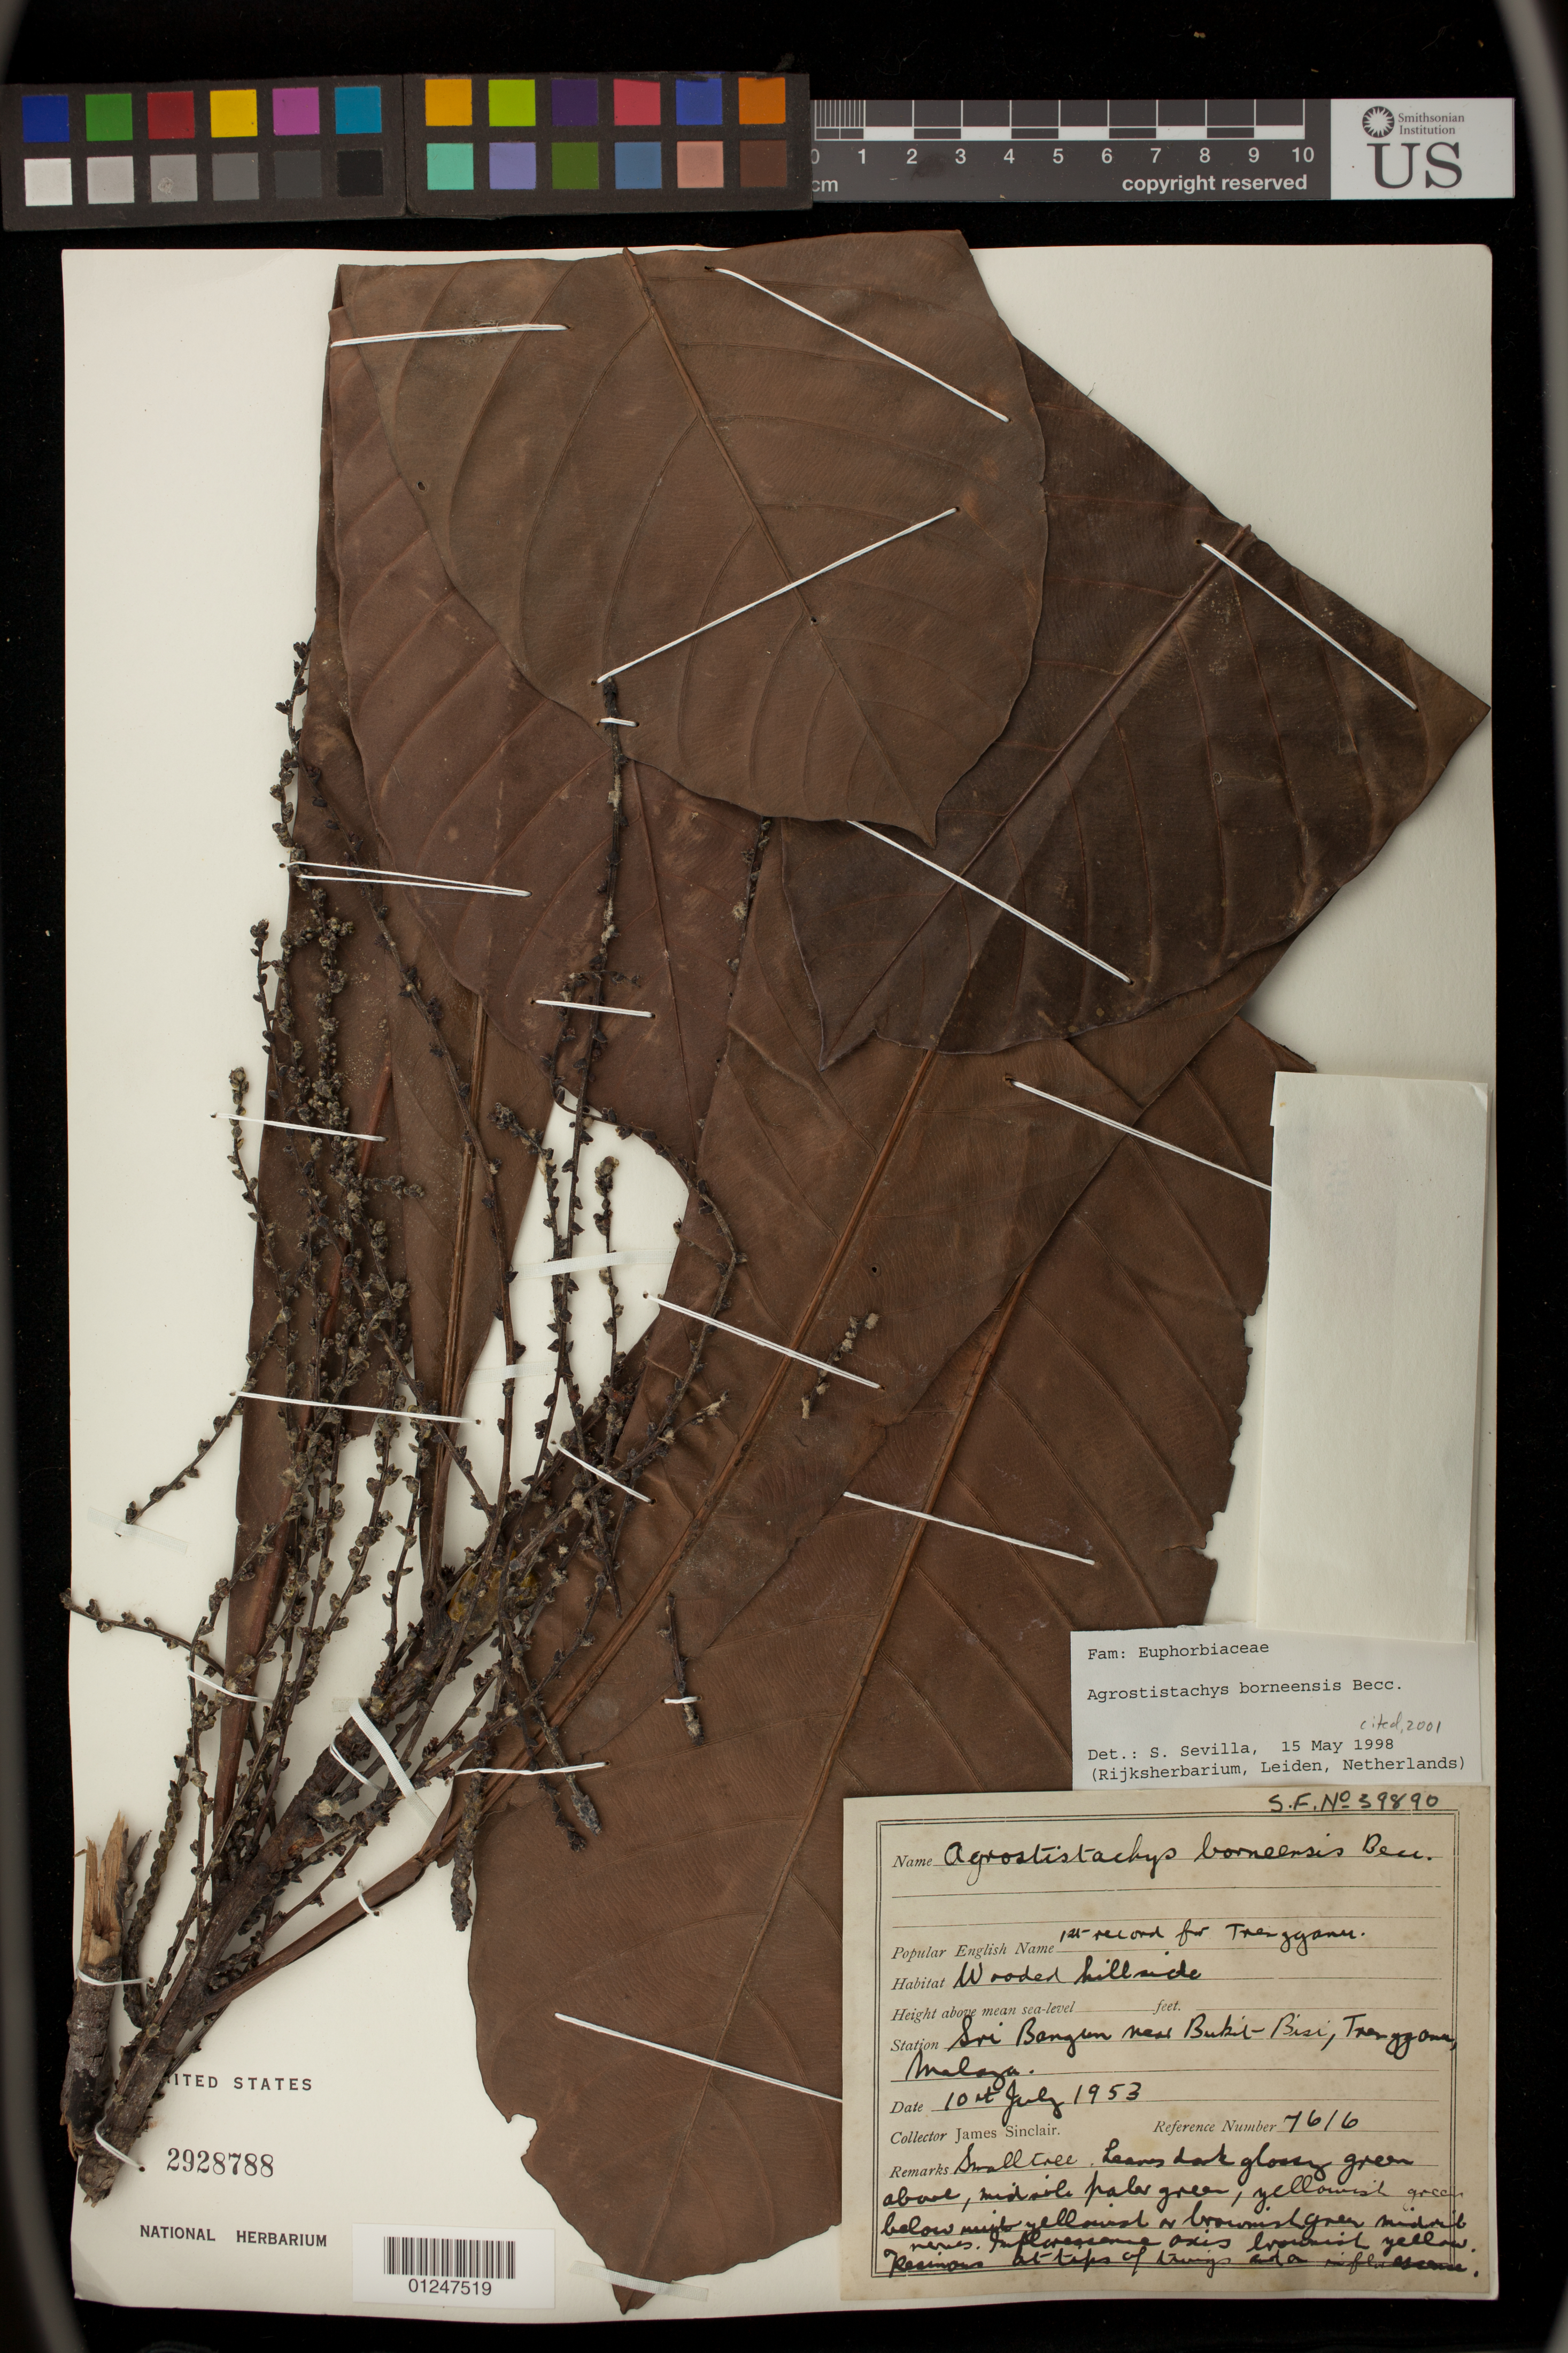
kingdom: Plantae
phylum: Tracheophyta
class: Magnoliopsida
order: Malpighiales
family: Euphorbiaceae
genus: Agrostistachys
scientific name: Agrostistachys borneensis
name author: Becc.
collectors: J. Sinclair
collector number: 7616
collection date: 1953-07-10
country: Malaysia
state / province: Terengganu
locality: Seri [[Sri]] Bangun near Bukit-Bisi, Terengganu, Malaya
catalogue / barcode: US 2928788